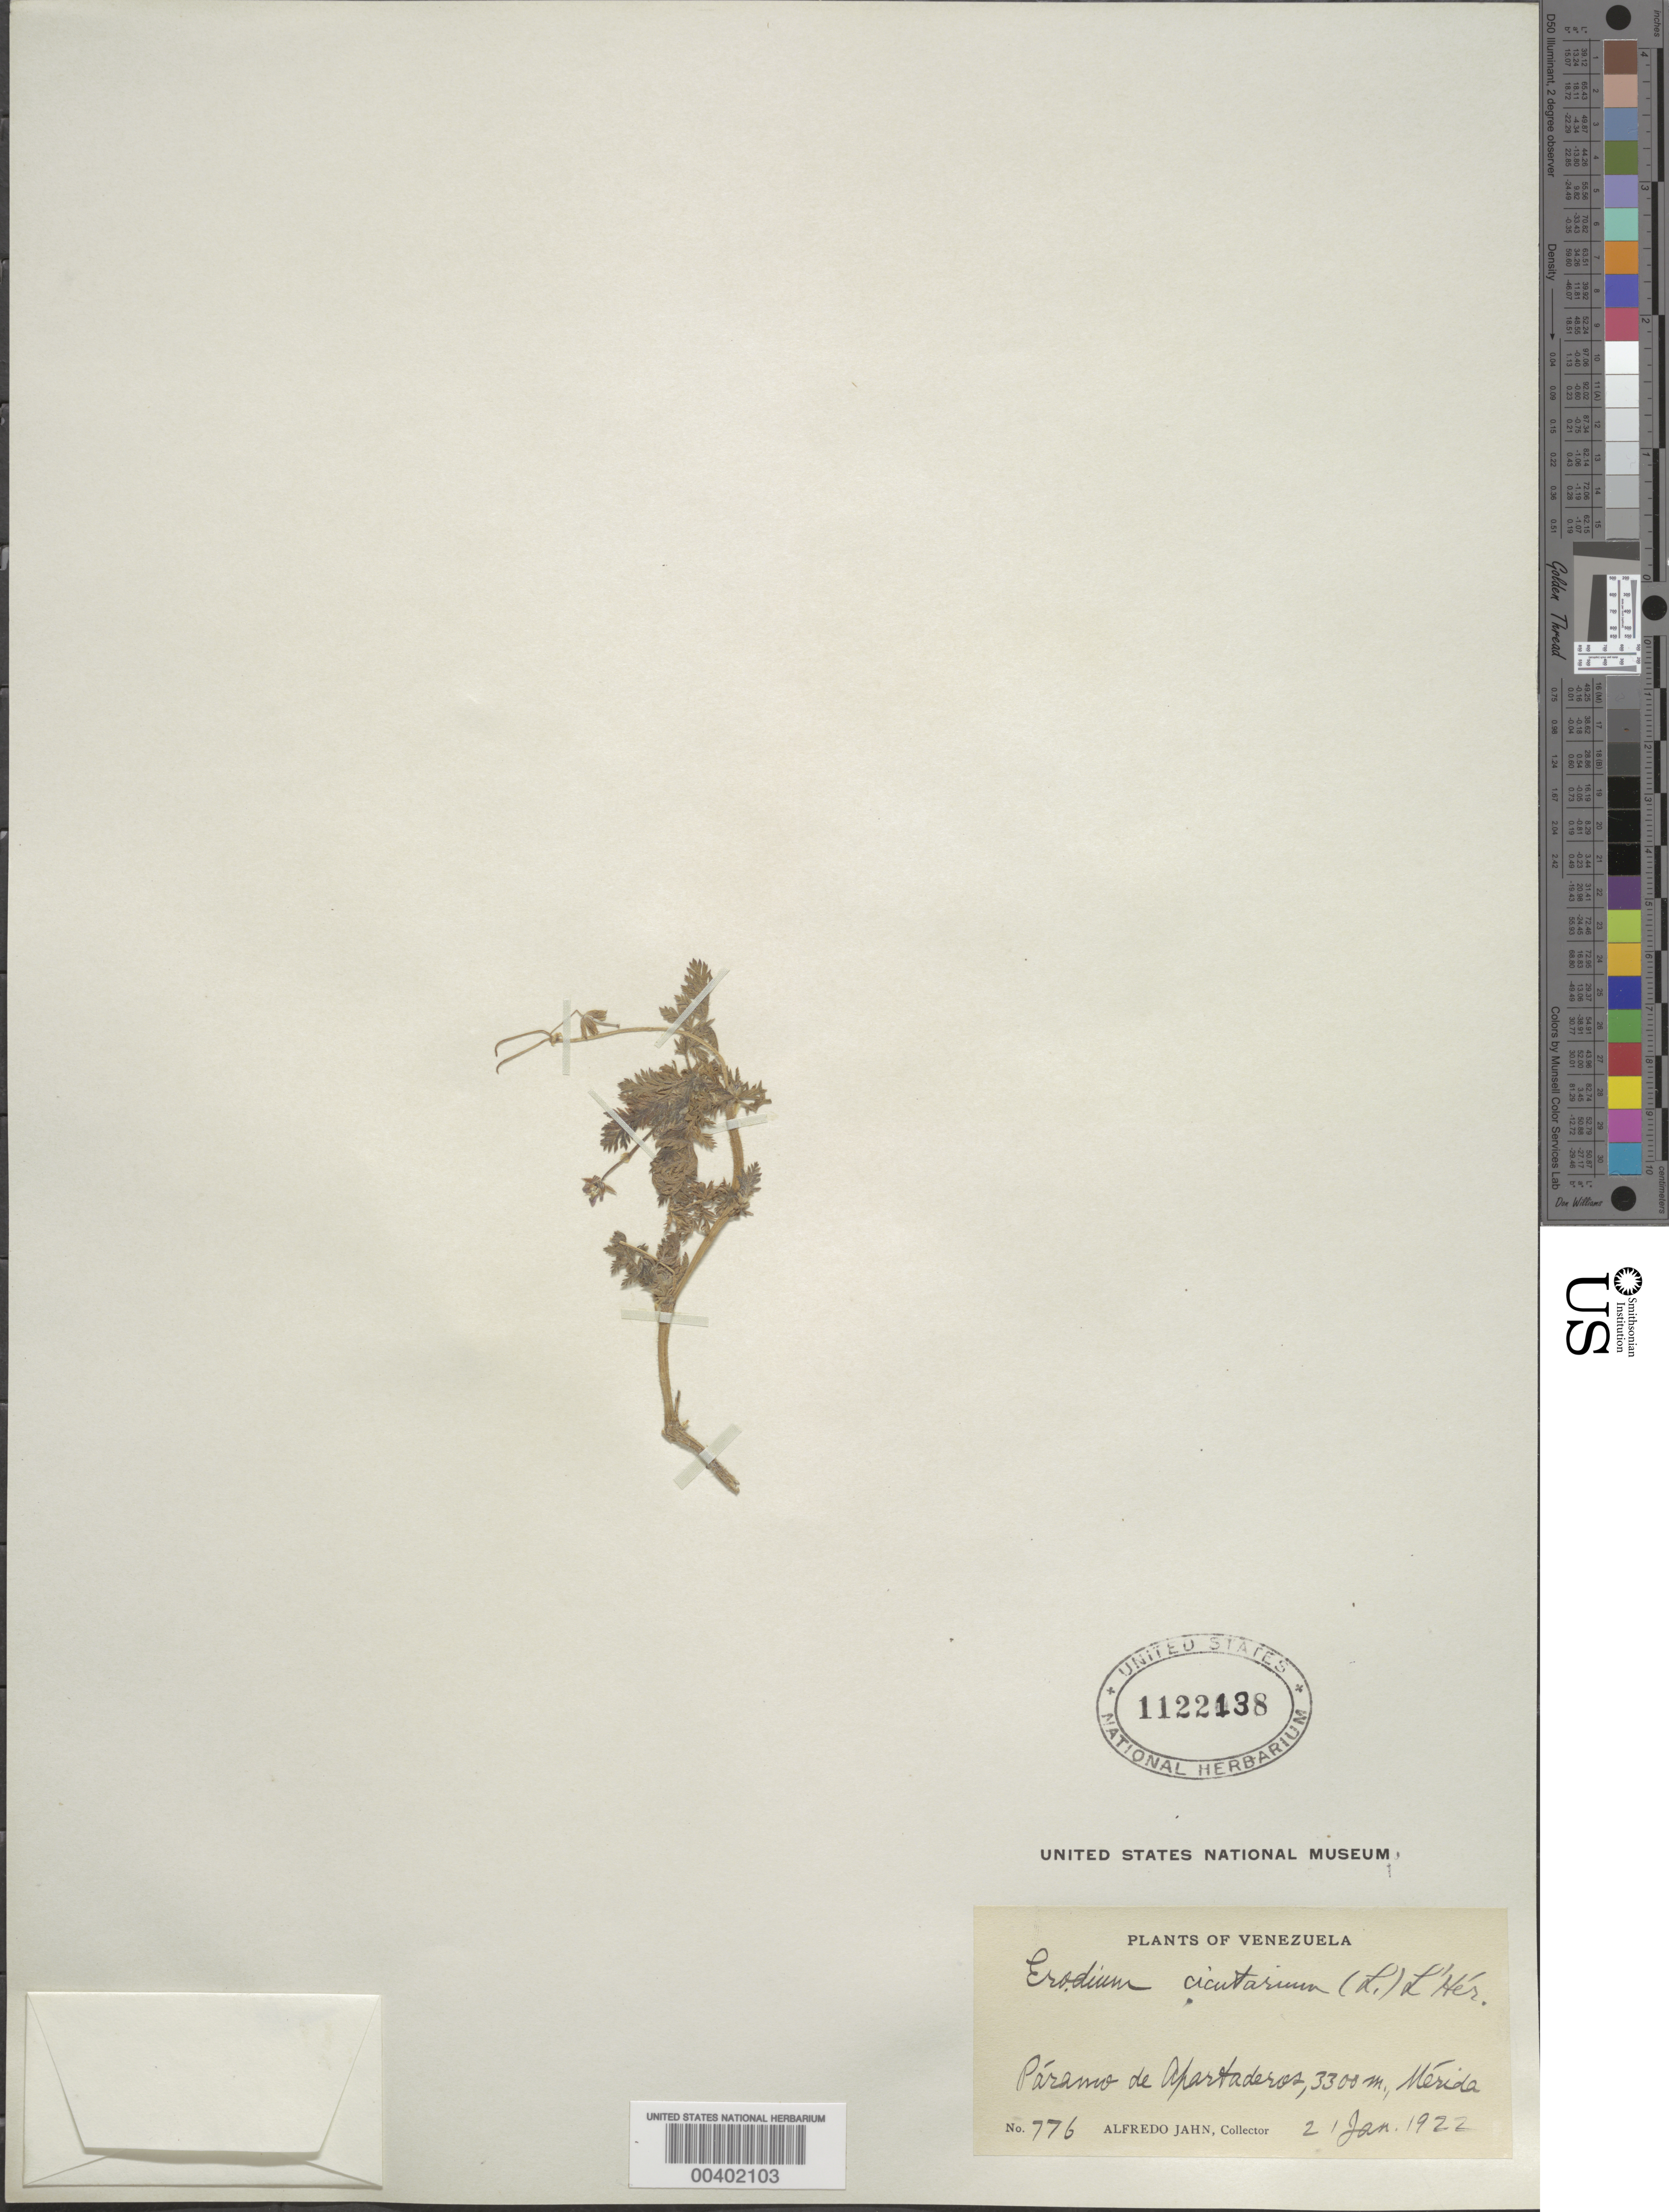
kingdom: Plantae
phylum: Tracheophyta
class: Magnoliopsida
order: Geraniales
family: Geraniaceae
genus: Erodium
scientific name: Erodium cicutarium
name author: (L.) L'Hér.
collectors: A. Jahn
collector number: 776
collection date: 1922-01-21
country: Venezuela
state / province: Mérida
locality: Páramo de Apartaderos.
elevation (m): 3300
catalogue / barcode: US 1122138